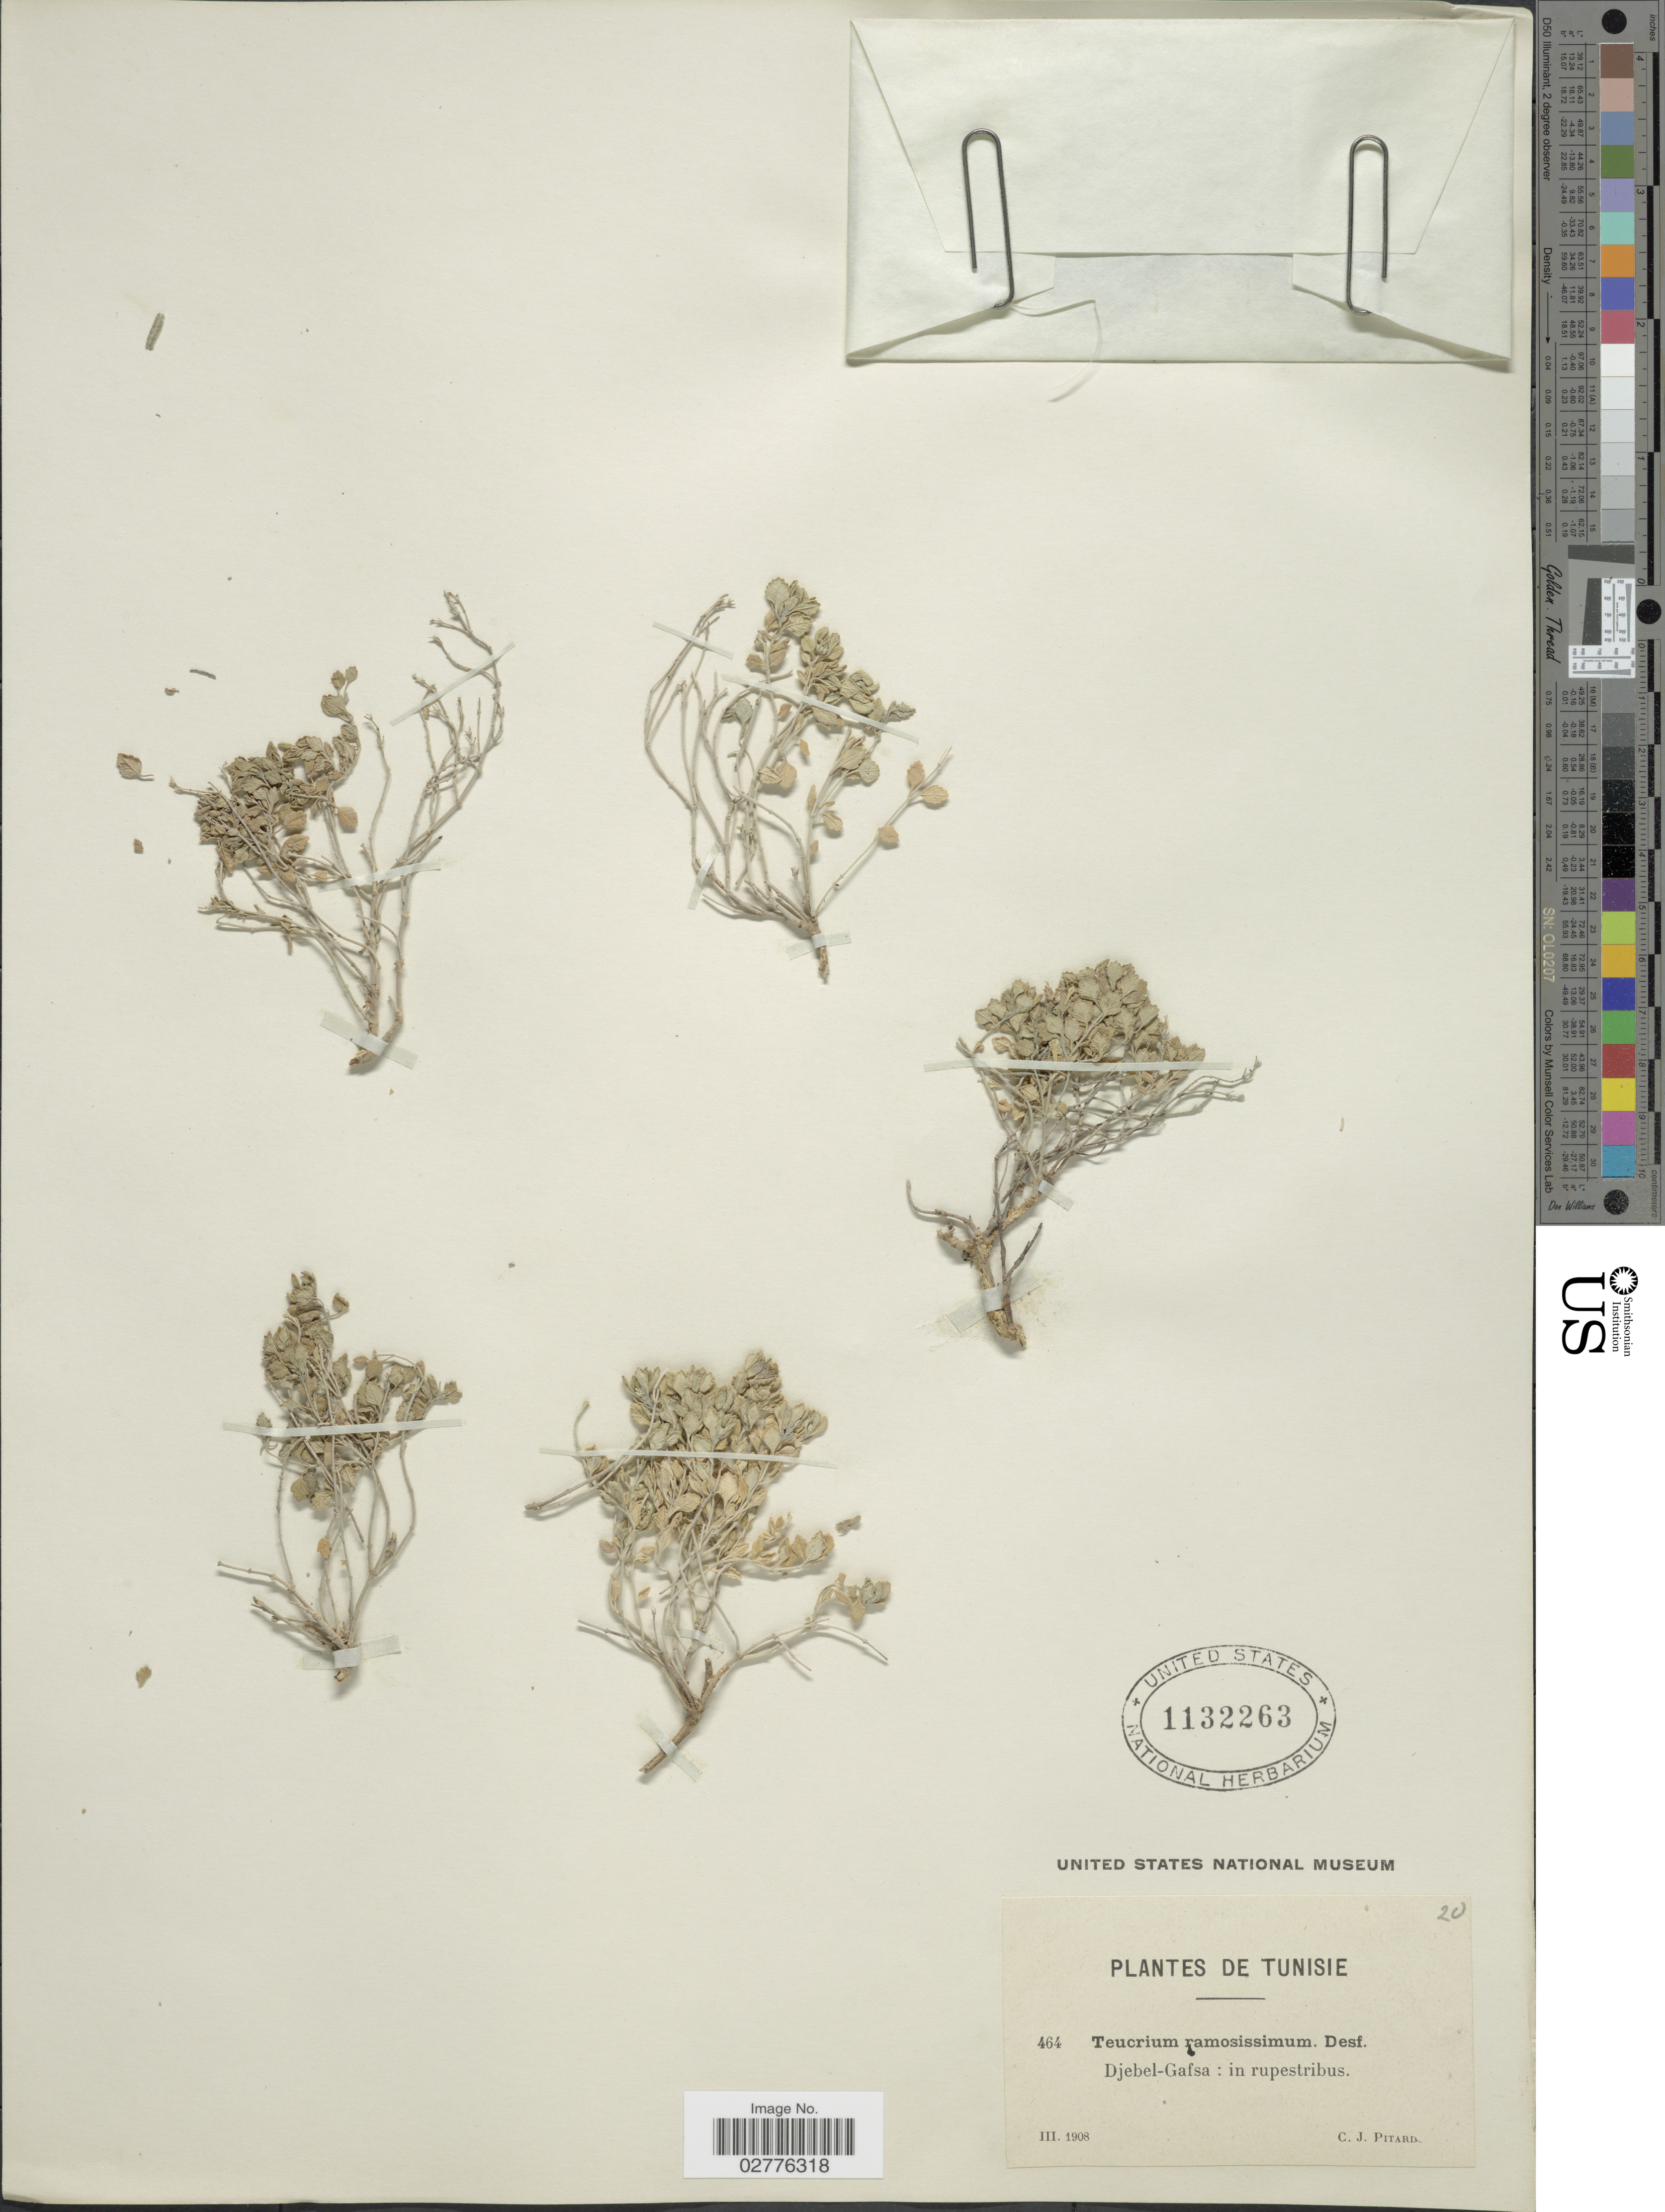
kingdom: Plantae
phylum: Tracheophyta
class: Magnoliopsida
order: Lamiales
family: Lamiaceae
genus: Teucrium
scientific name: Teucrium ramosissimum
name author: Desf.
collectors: C. Pitard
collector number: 464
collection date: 1908-03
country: Tunisia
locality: Djebel-Gafsa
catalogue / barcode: US 1132263